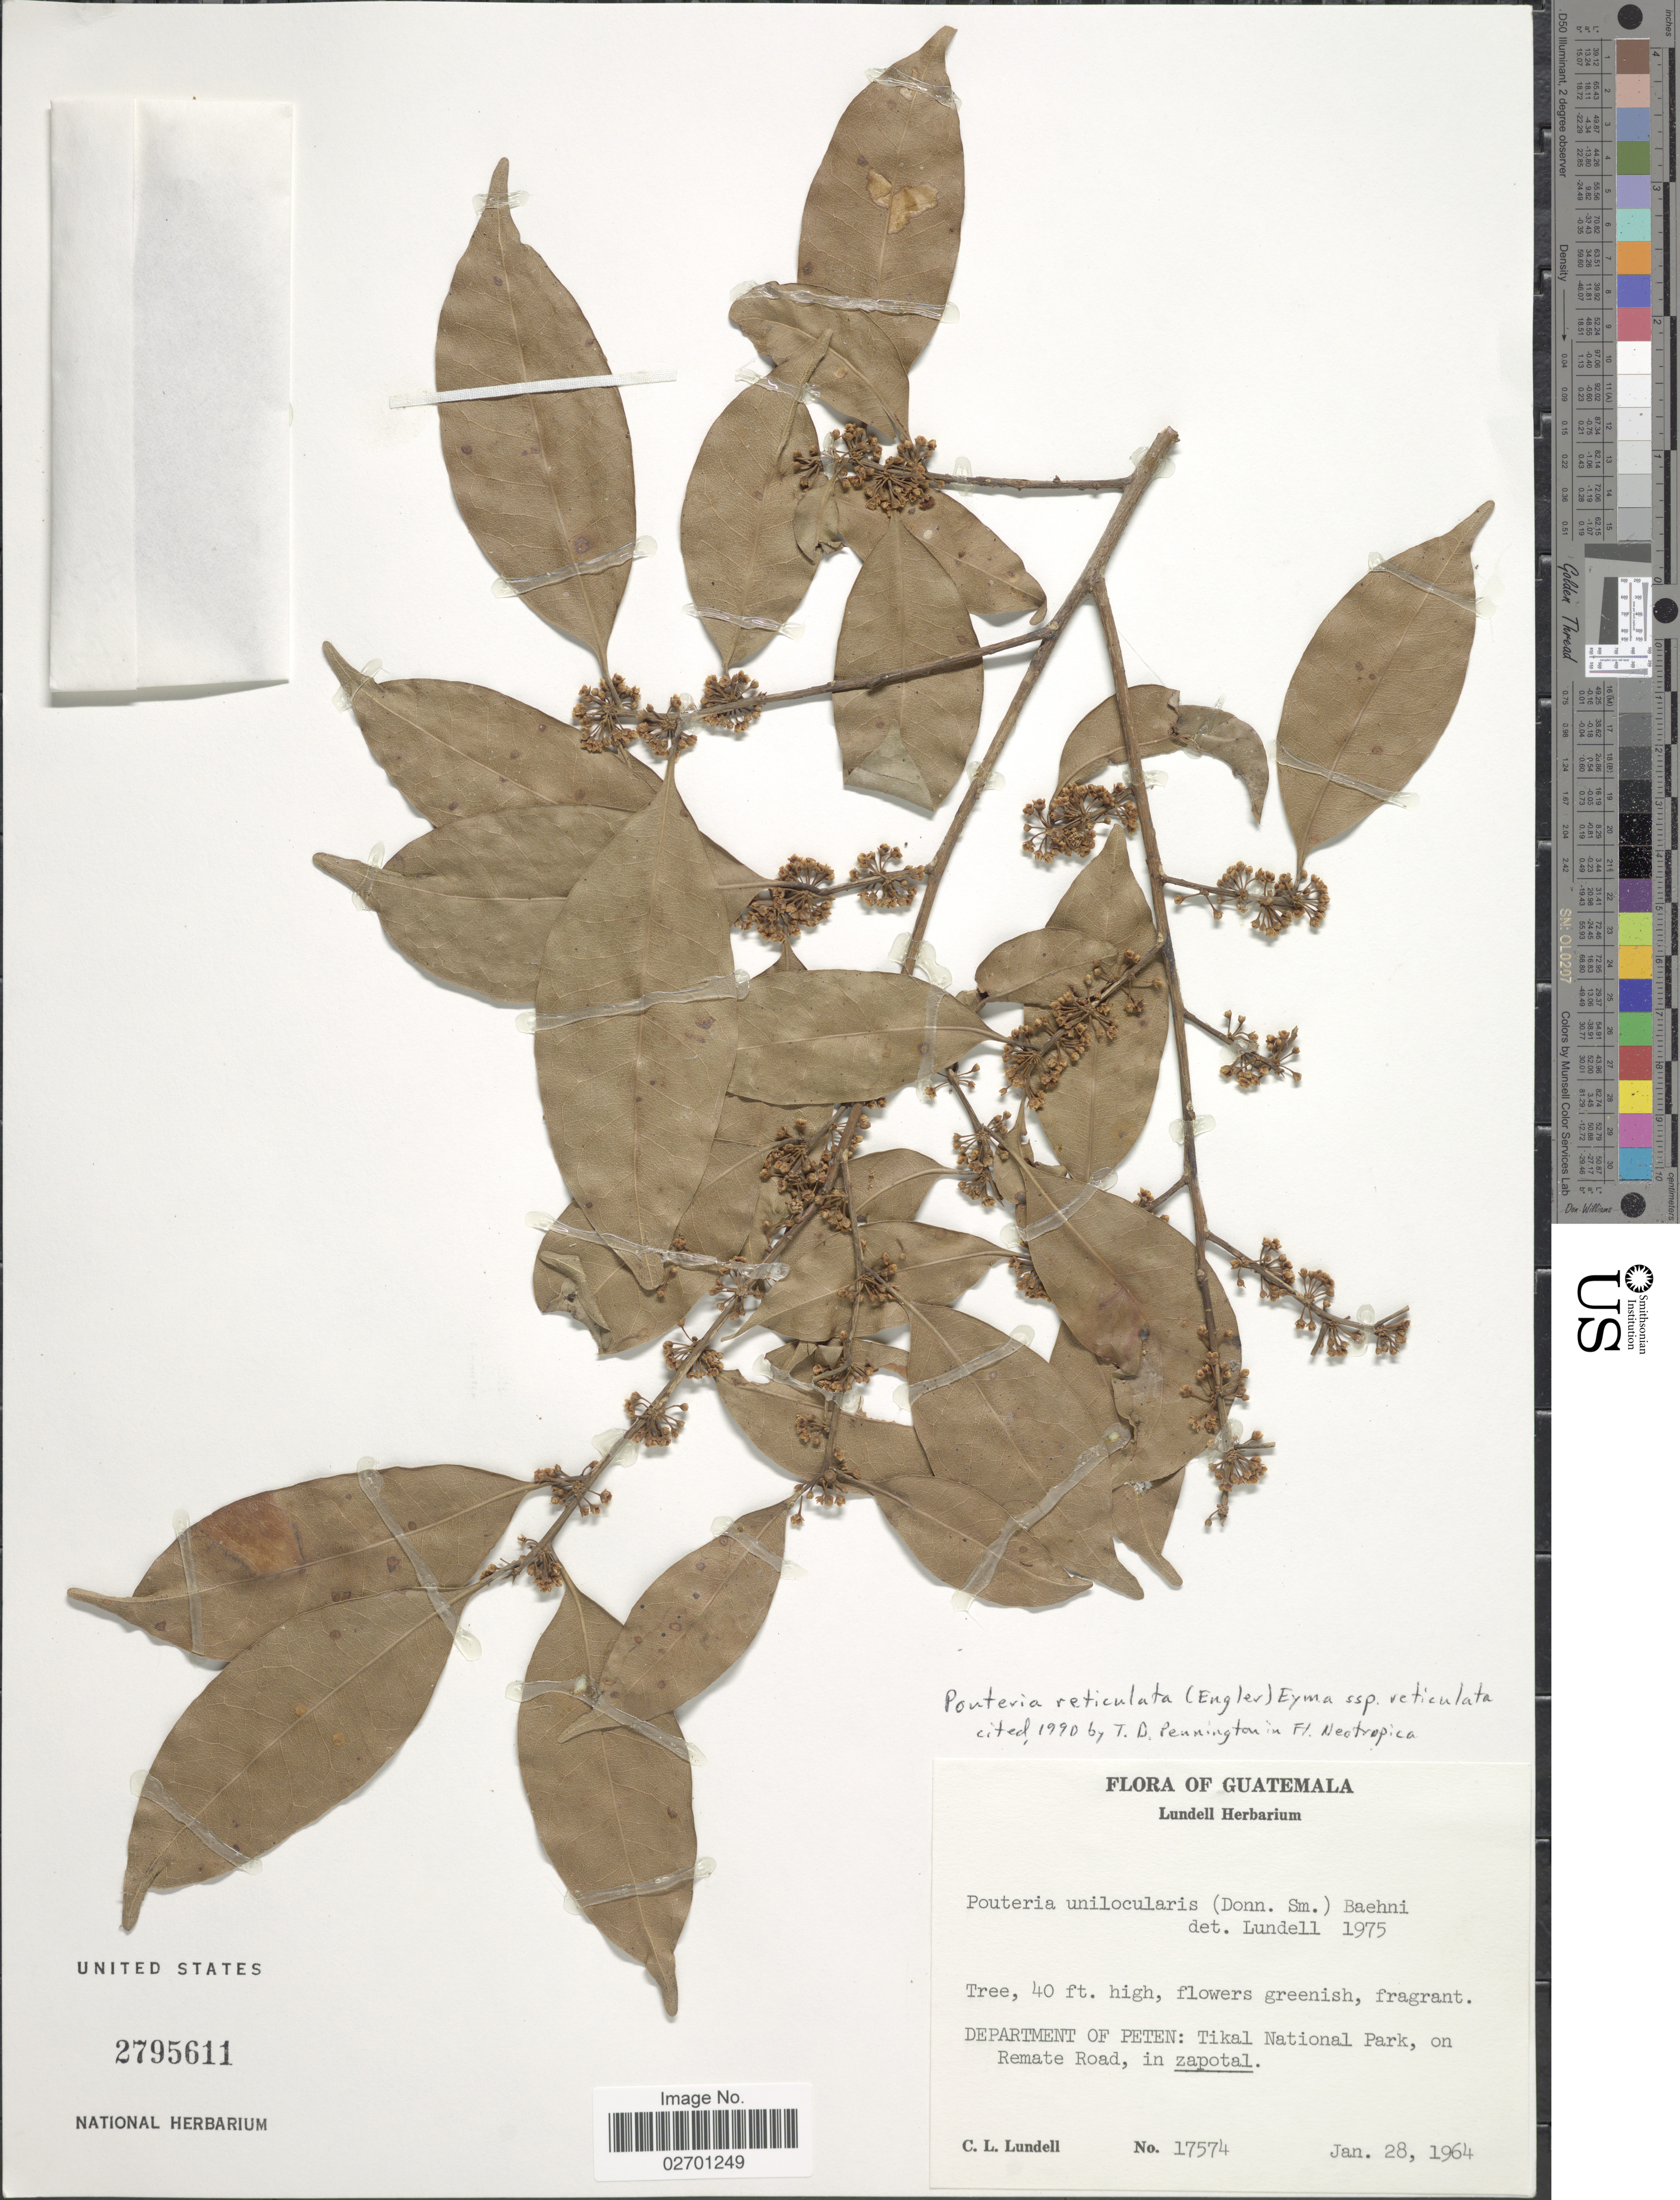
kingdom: Plantae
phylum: Tracheophyta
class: Magnoliopsida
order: Ericales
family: Sapotaceae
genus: Pouteria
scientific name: Pouteria reticulata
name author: (Engl.) Eyma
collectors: C. L. Lundell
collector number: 17574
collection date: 1964-01-28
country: Guatemala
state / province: El Petén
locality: Tikal National Park, on Remate Road, in zapotal.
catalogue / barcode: US 2795611